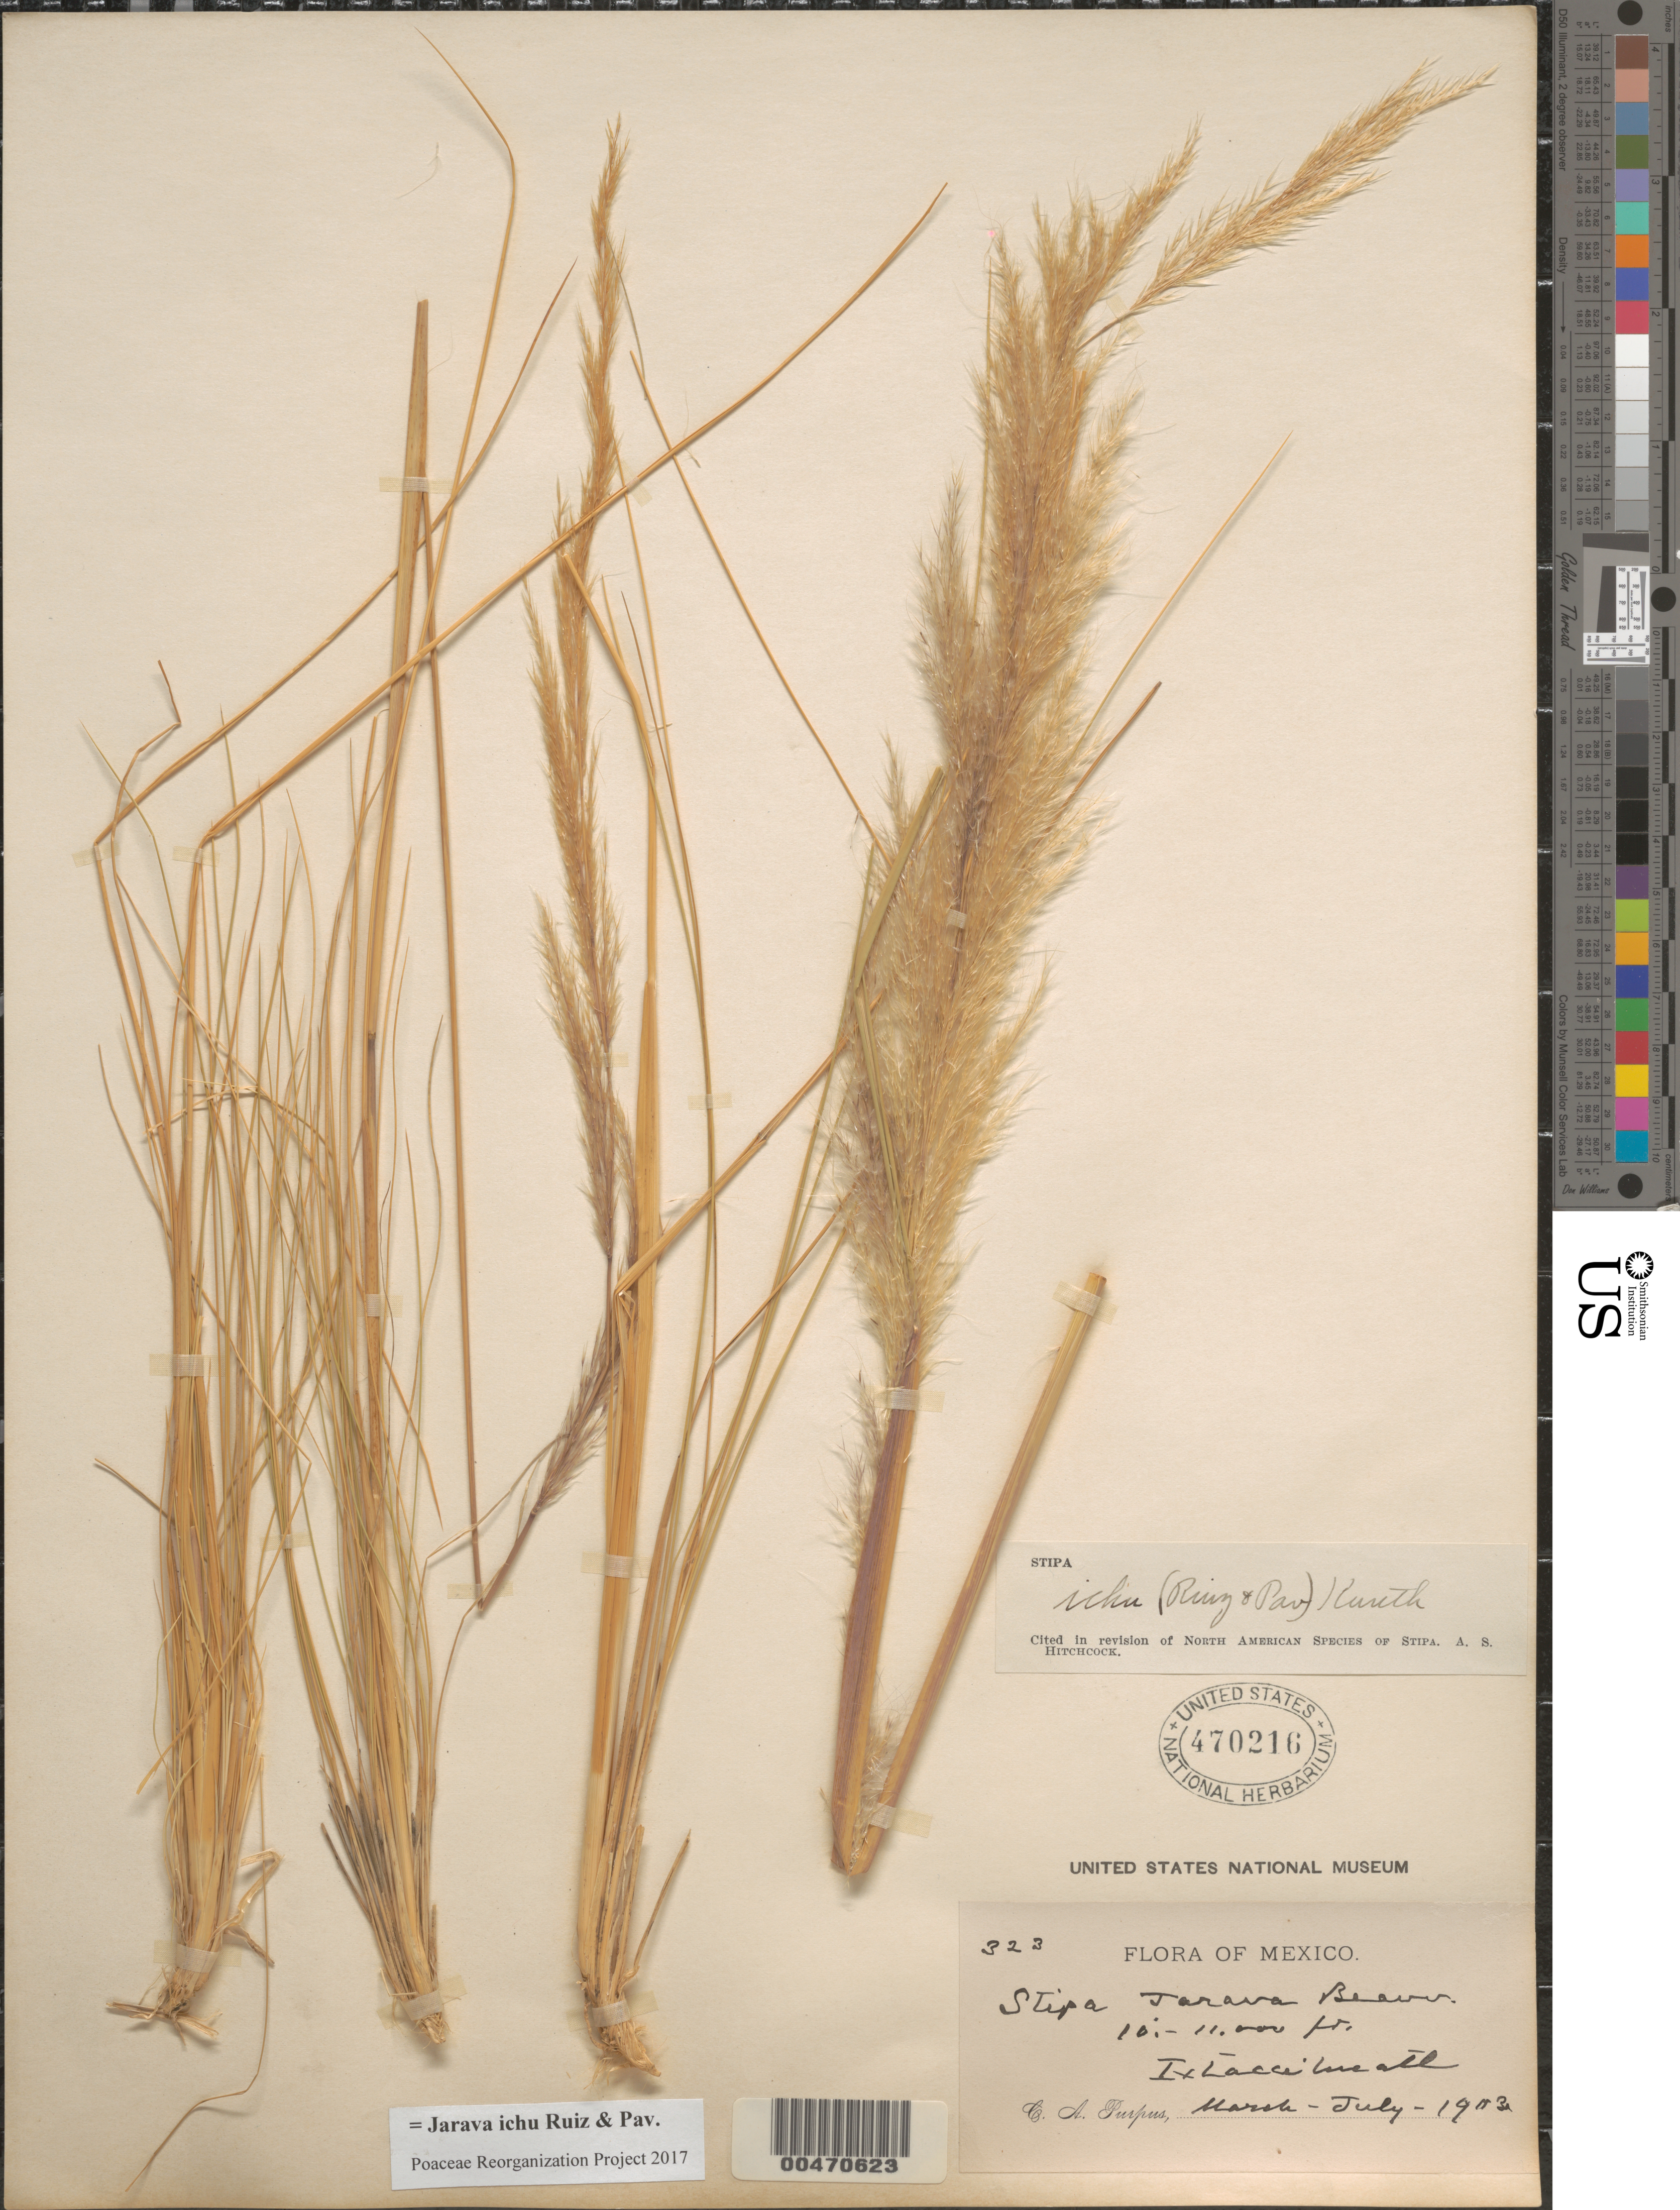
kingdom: Plantae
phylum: Tracheophyta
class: Liliopsida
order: Poales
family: Poaceae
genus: Jarava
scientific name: Jarava ichu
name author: Ruiz & Pav.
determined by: Poaceae Reorganization Project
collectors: C. A. Purpus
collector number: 323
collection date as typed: Mar 1903 to Jul 1903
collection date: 1903-03/1903-07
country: Mexico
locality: Ixtaccihuatl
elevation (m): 3048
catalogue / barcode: US 470216